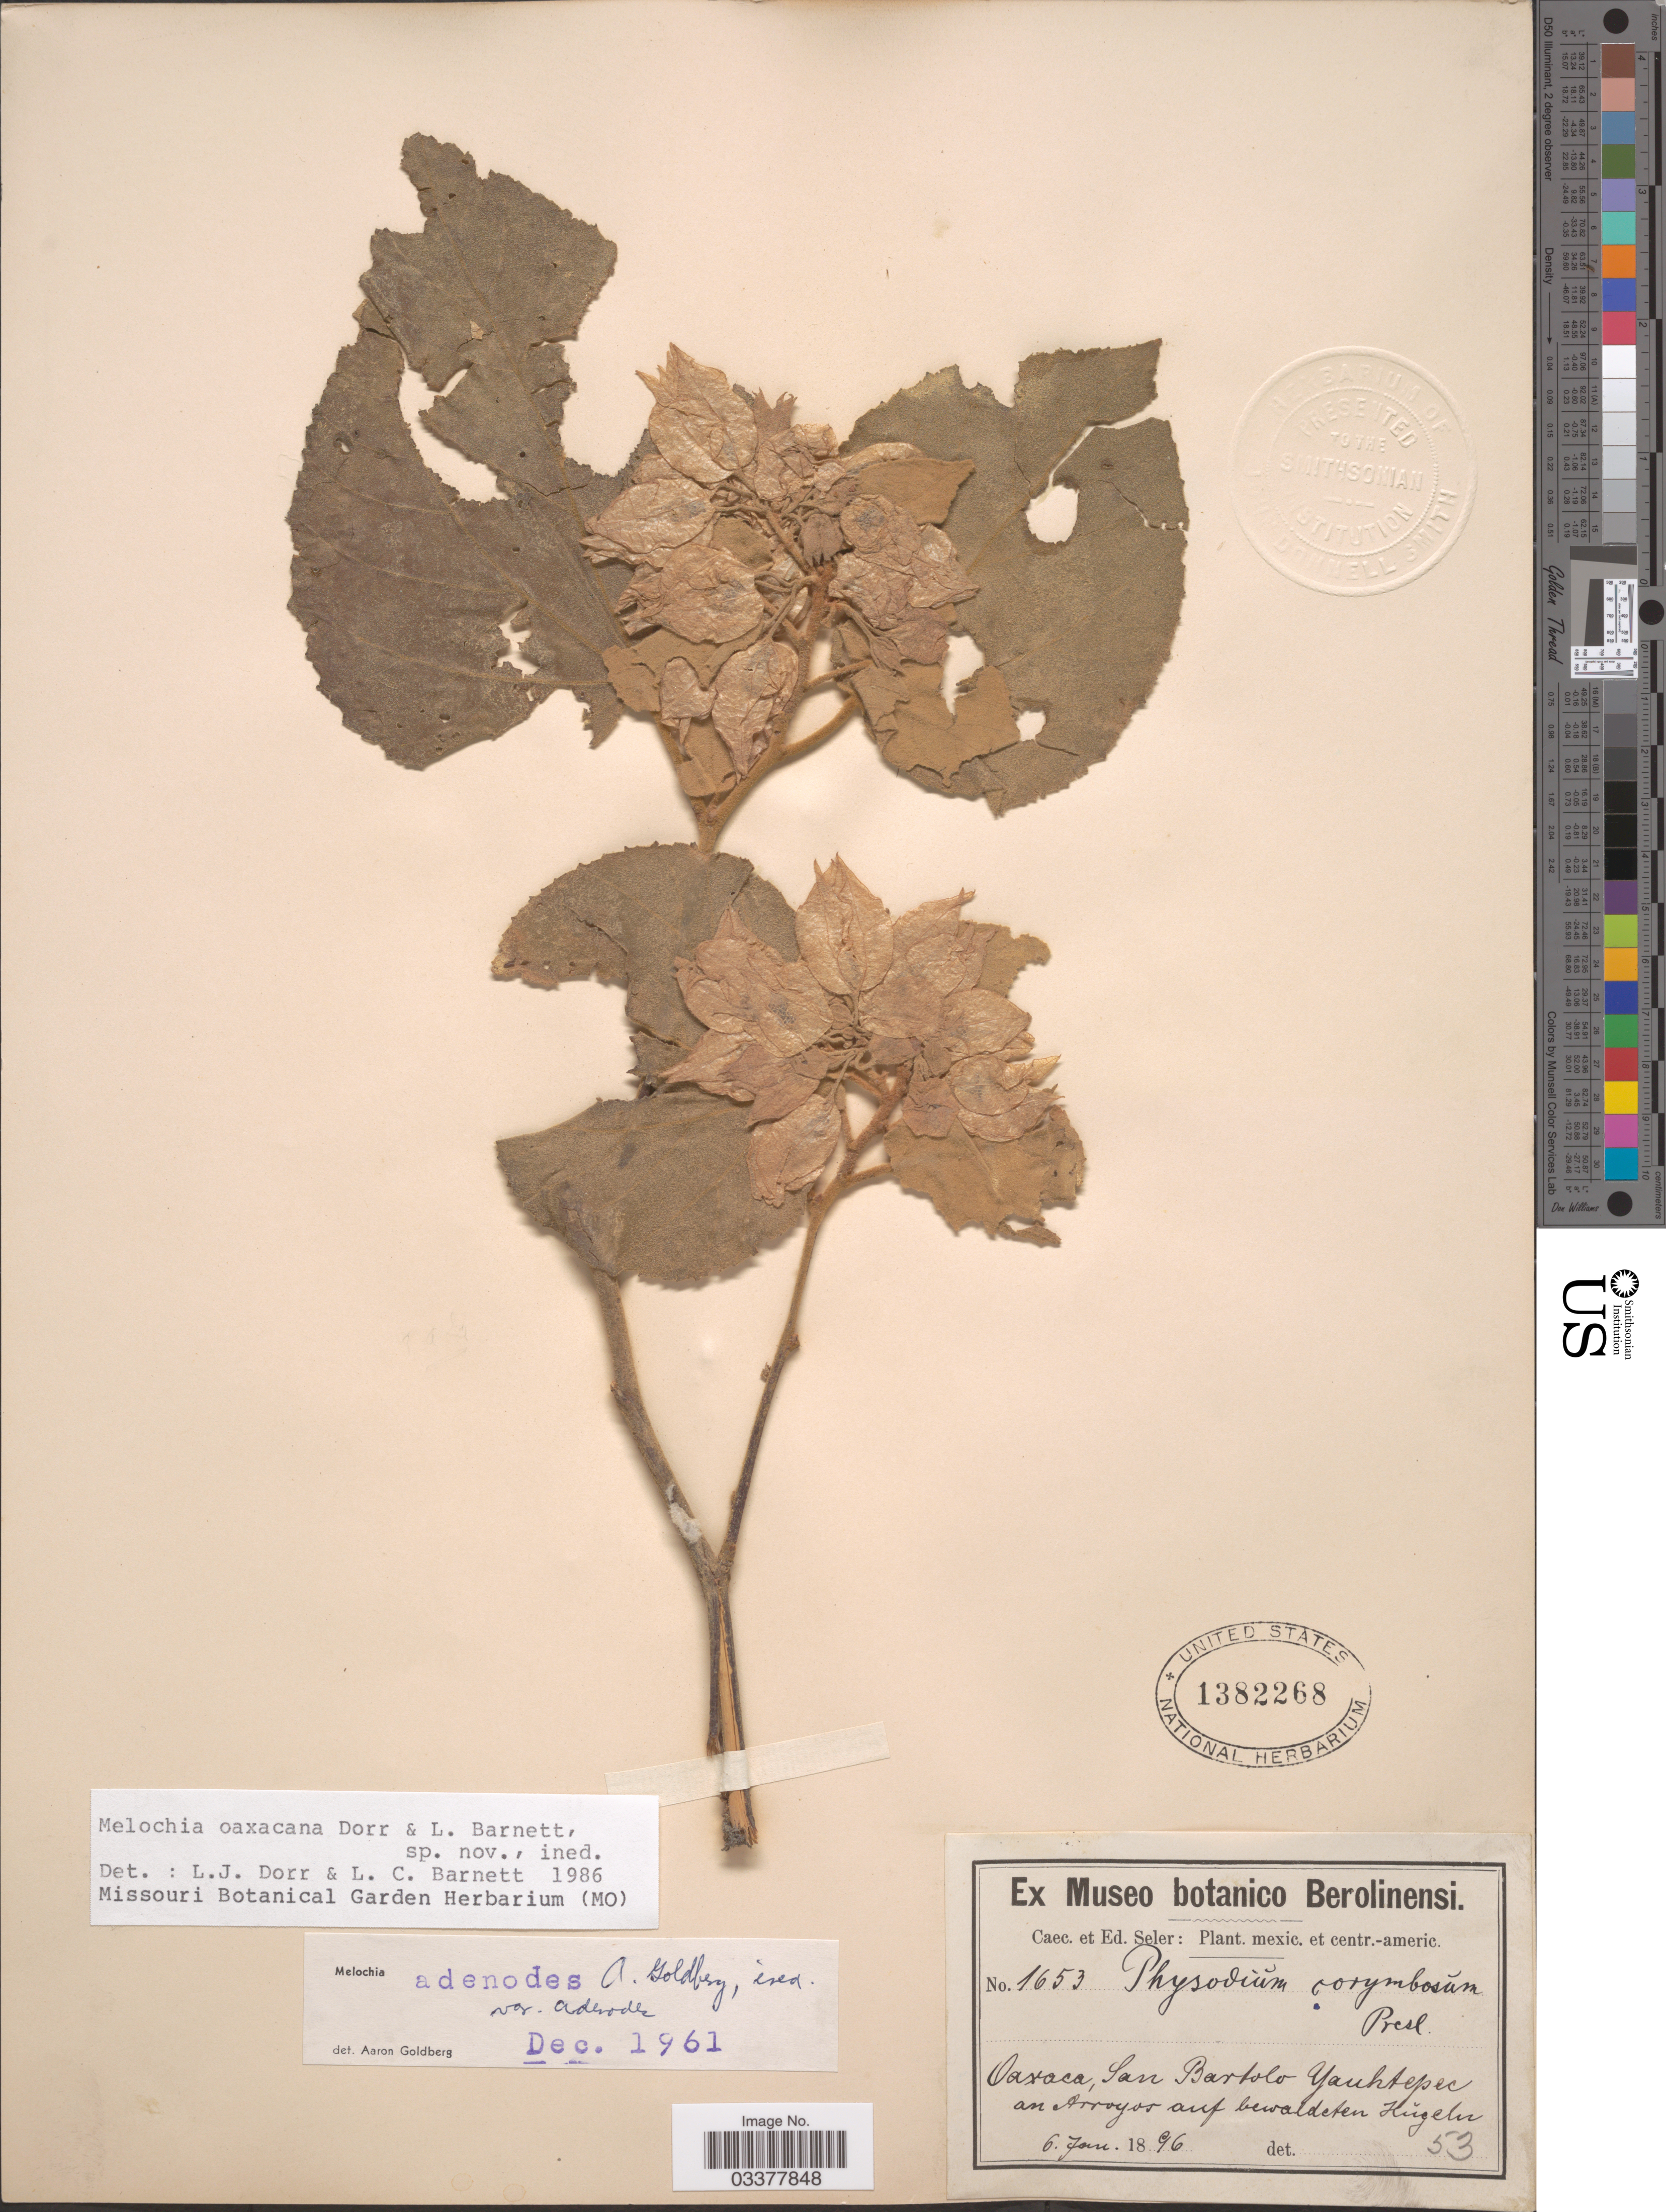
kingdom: Plantae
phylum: Tracheophyta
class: Magnoliopsida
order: Malvales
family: Malvaceae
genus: Melochia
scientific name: Melochia oaxacana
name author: Dorr & L.C. Barnett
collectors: C. Seler & E. G. Seler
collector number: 1653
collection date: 1896-01-06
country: Mexico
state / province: Oaxaca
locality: San Bartolo Yauhtepec an Arroyos auf bewaldeten Hŭgeln.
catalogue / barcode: US 1382268